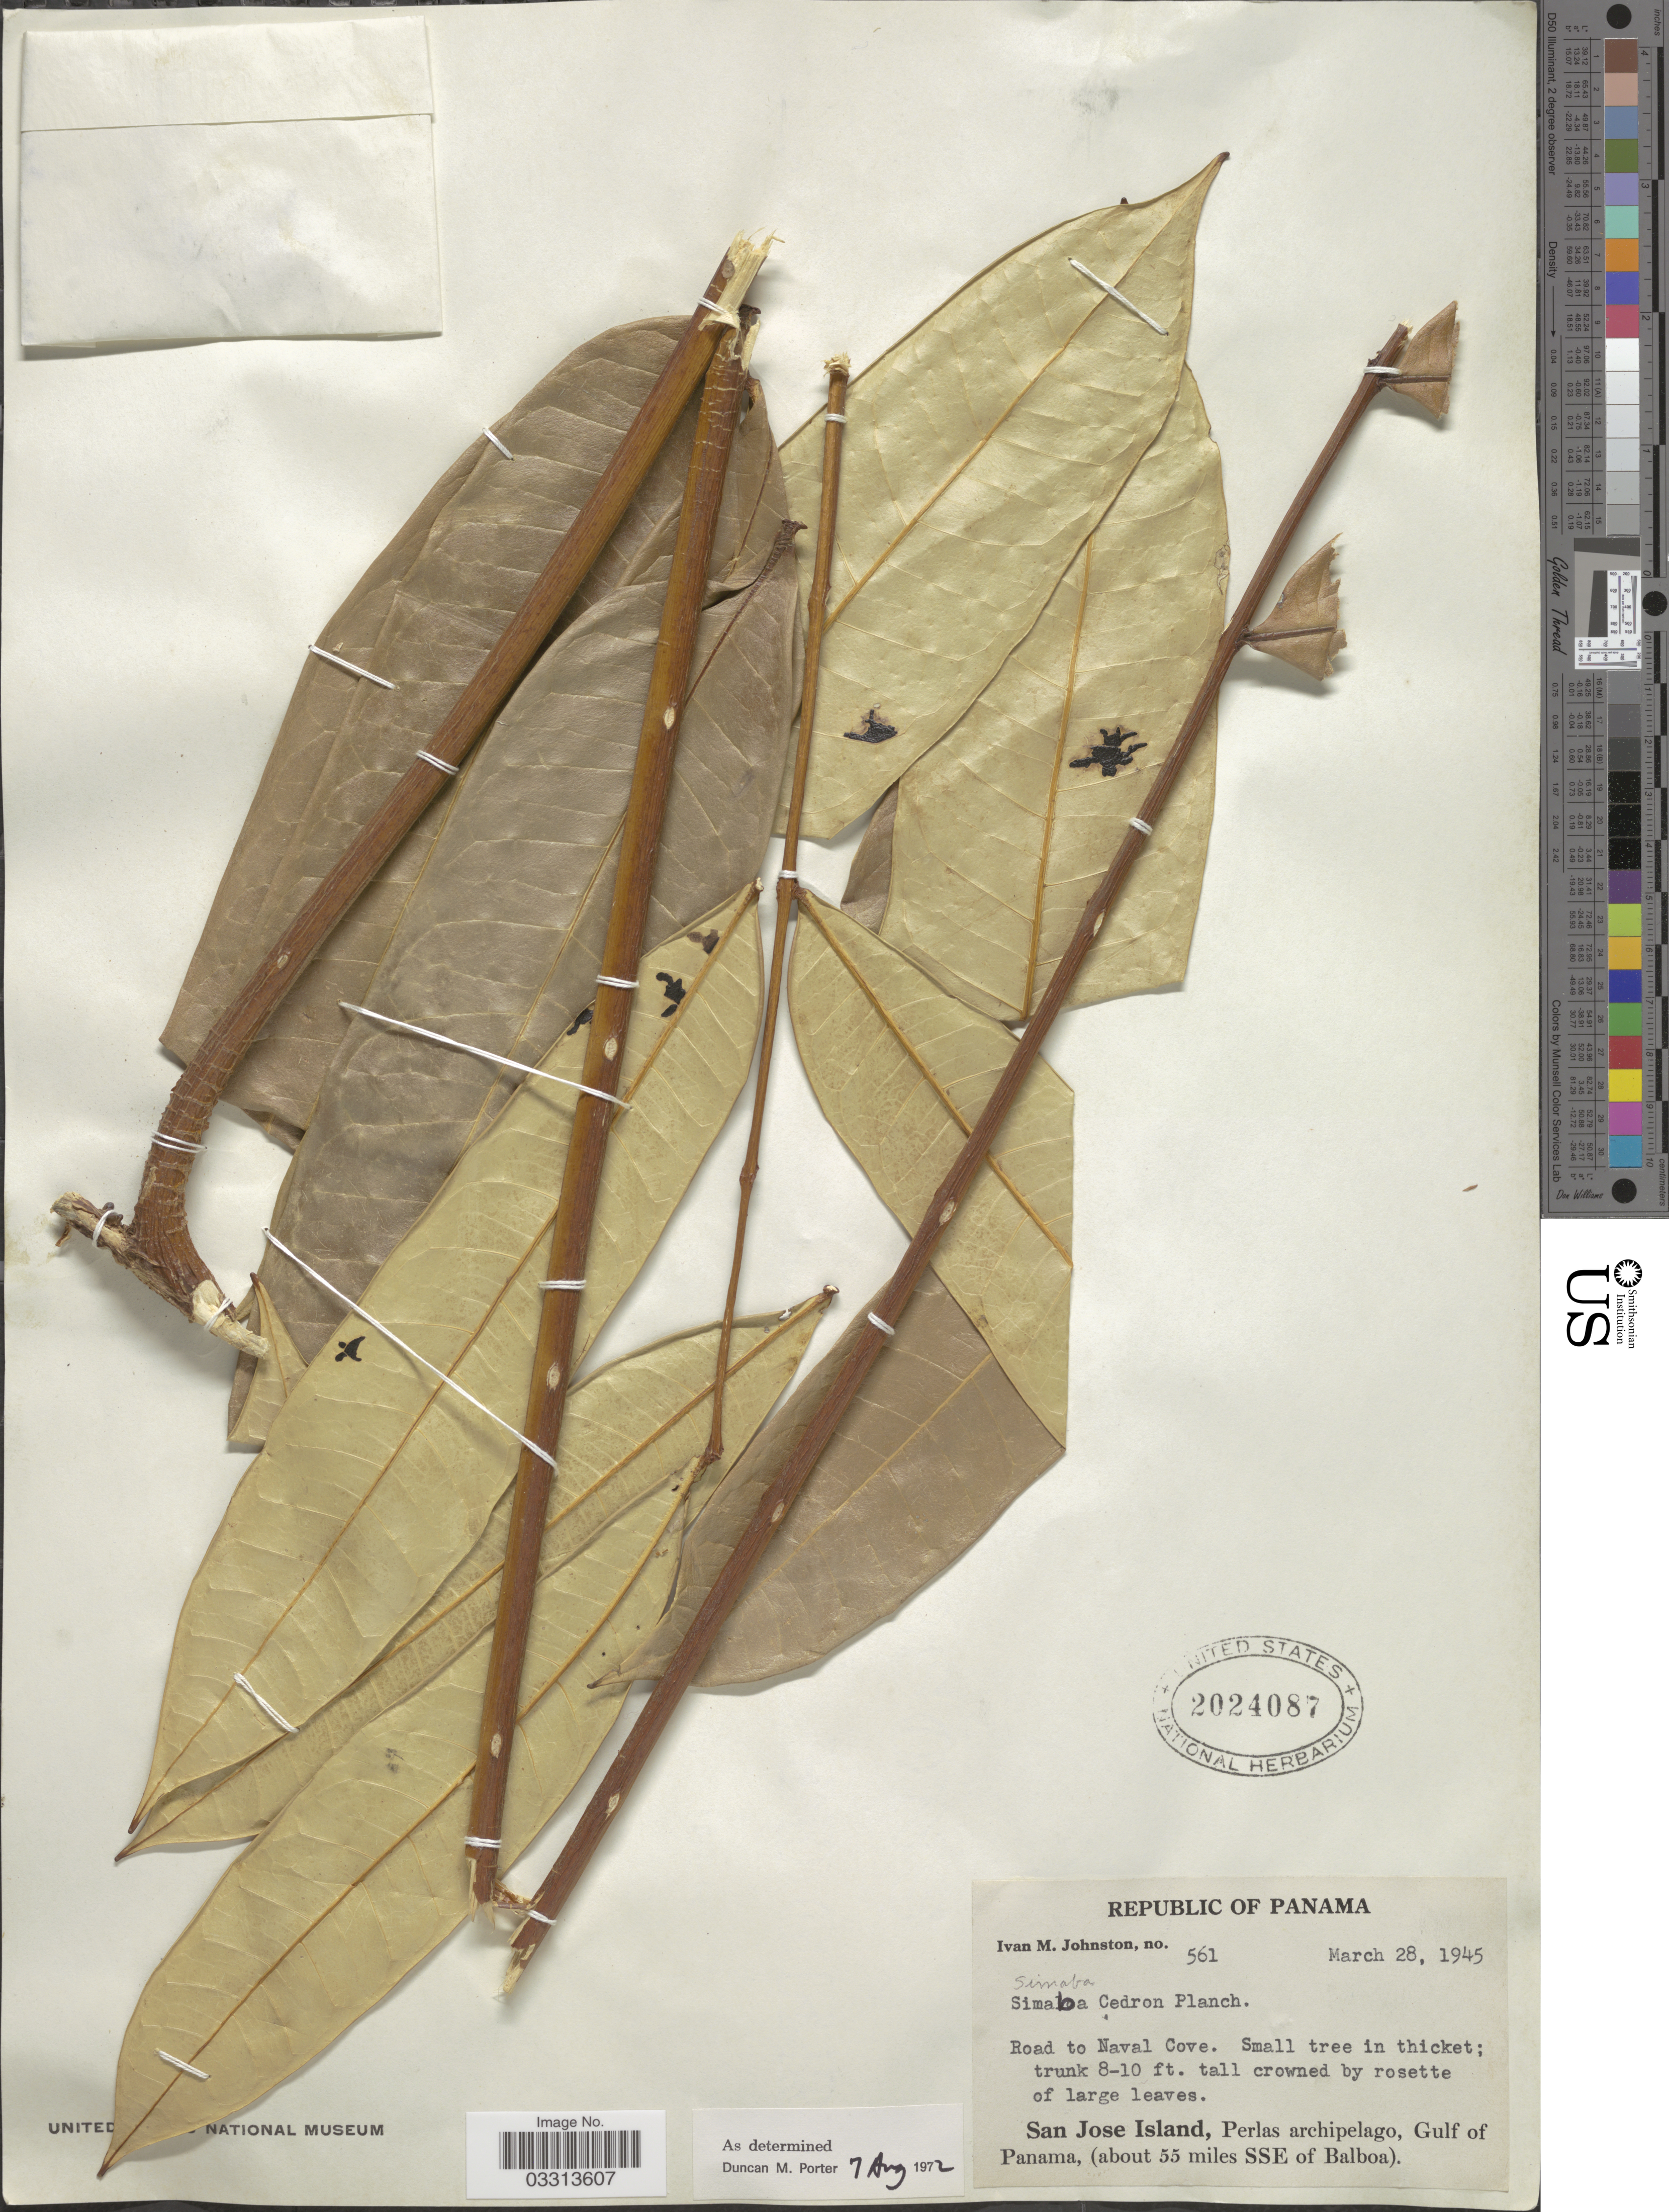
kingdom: Plantae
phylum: Tracheophyta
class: Magnoliopsida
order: Sapindales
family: Simaroubaceae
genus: Homalolepis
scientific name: Homalolepis cedron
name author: (Planch.) Devecchi & Pirani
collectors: I.M. Johnston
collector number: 561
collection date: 1945-03-28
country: Panama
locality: Road to Naval Cove, San Jose Island, Perlas archipelago, Gulf of Panama, (about 55 miles SSE of Balboa).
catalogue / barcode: US 2024087